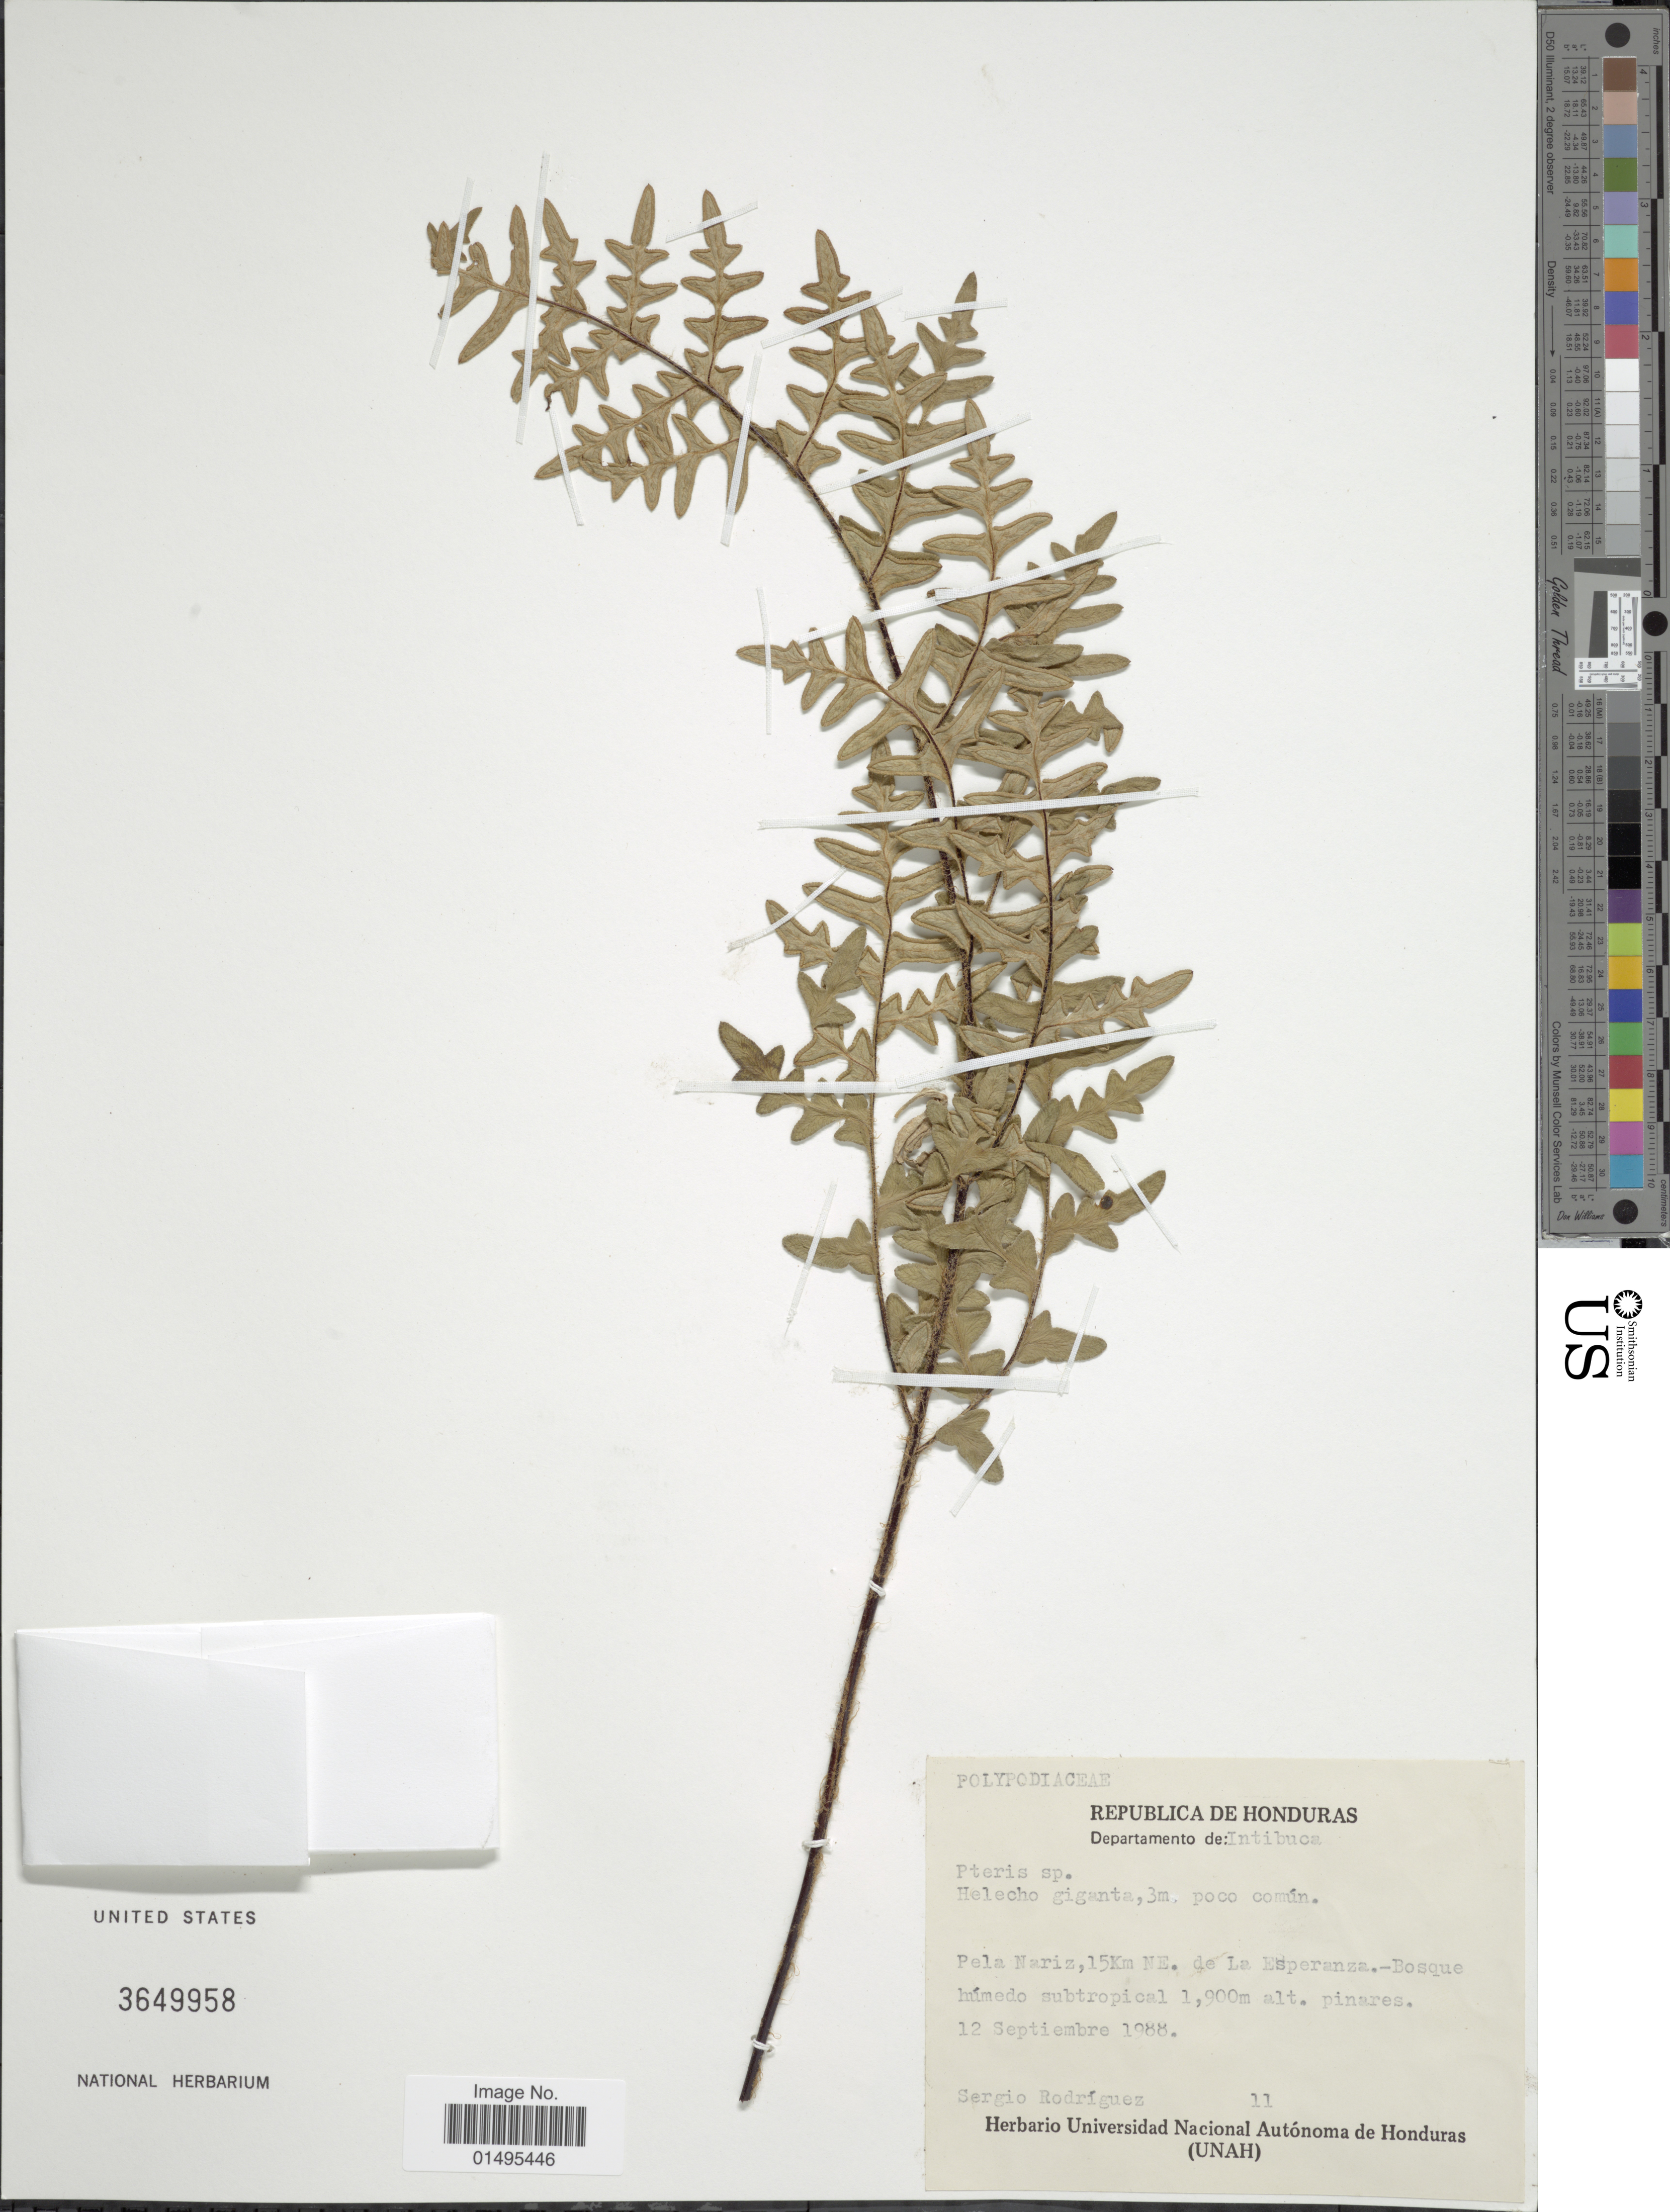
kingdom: Plantae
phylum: Tracheophyta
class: Polypodiopsida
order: Polypodiales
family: Pteridaceae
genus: Cheiloplecton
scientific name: Cheiloplecton lanceolatum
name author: C.C. Hall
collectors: S. Rodriguez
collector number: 11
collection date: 1988-09-12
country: Honduras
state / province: Intibuca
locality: Pela Nariz, 15 km NE. de La Esperanza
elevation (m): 1900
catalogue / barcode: US 3649958